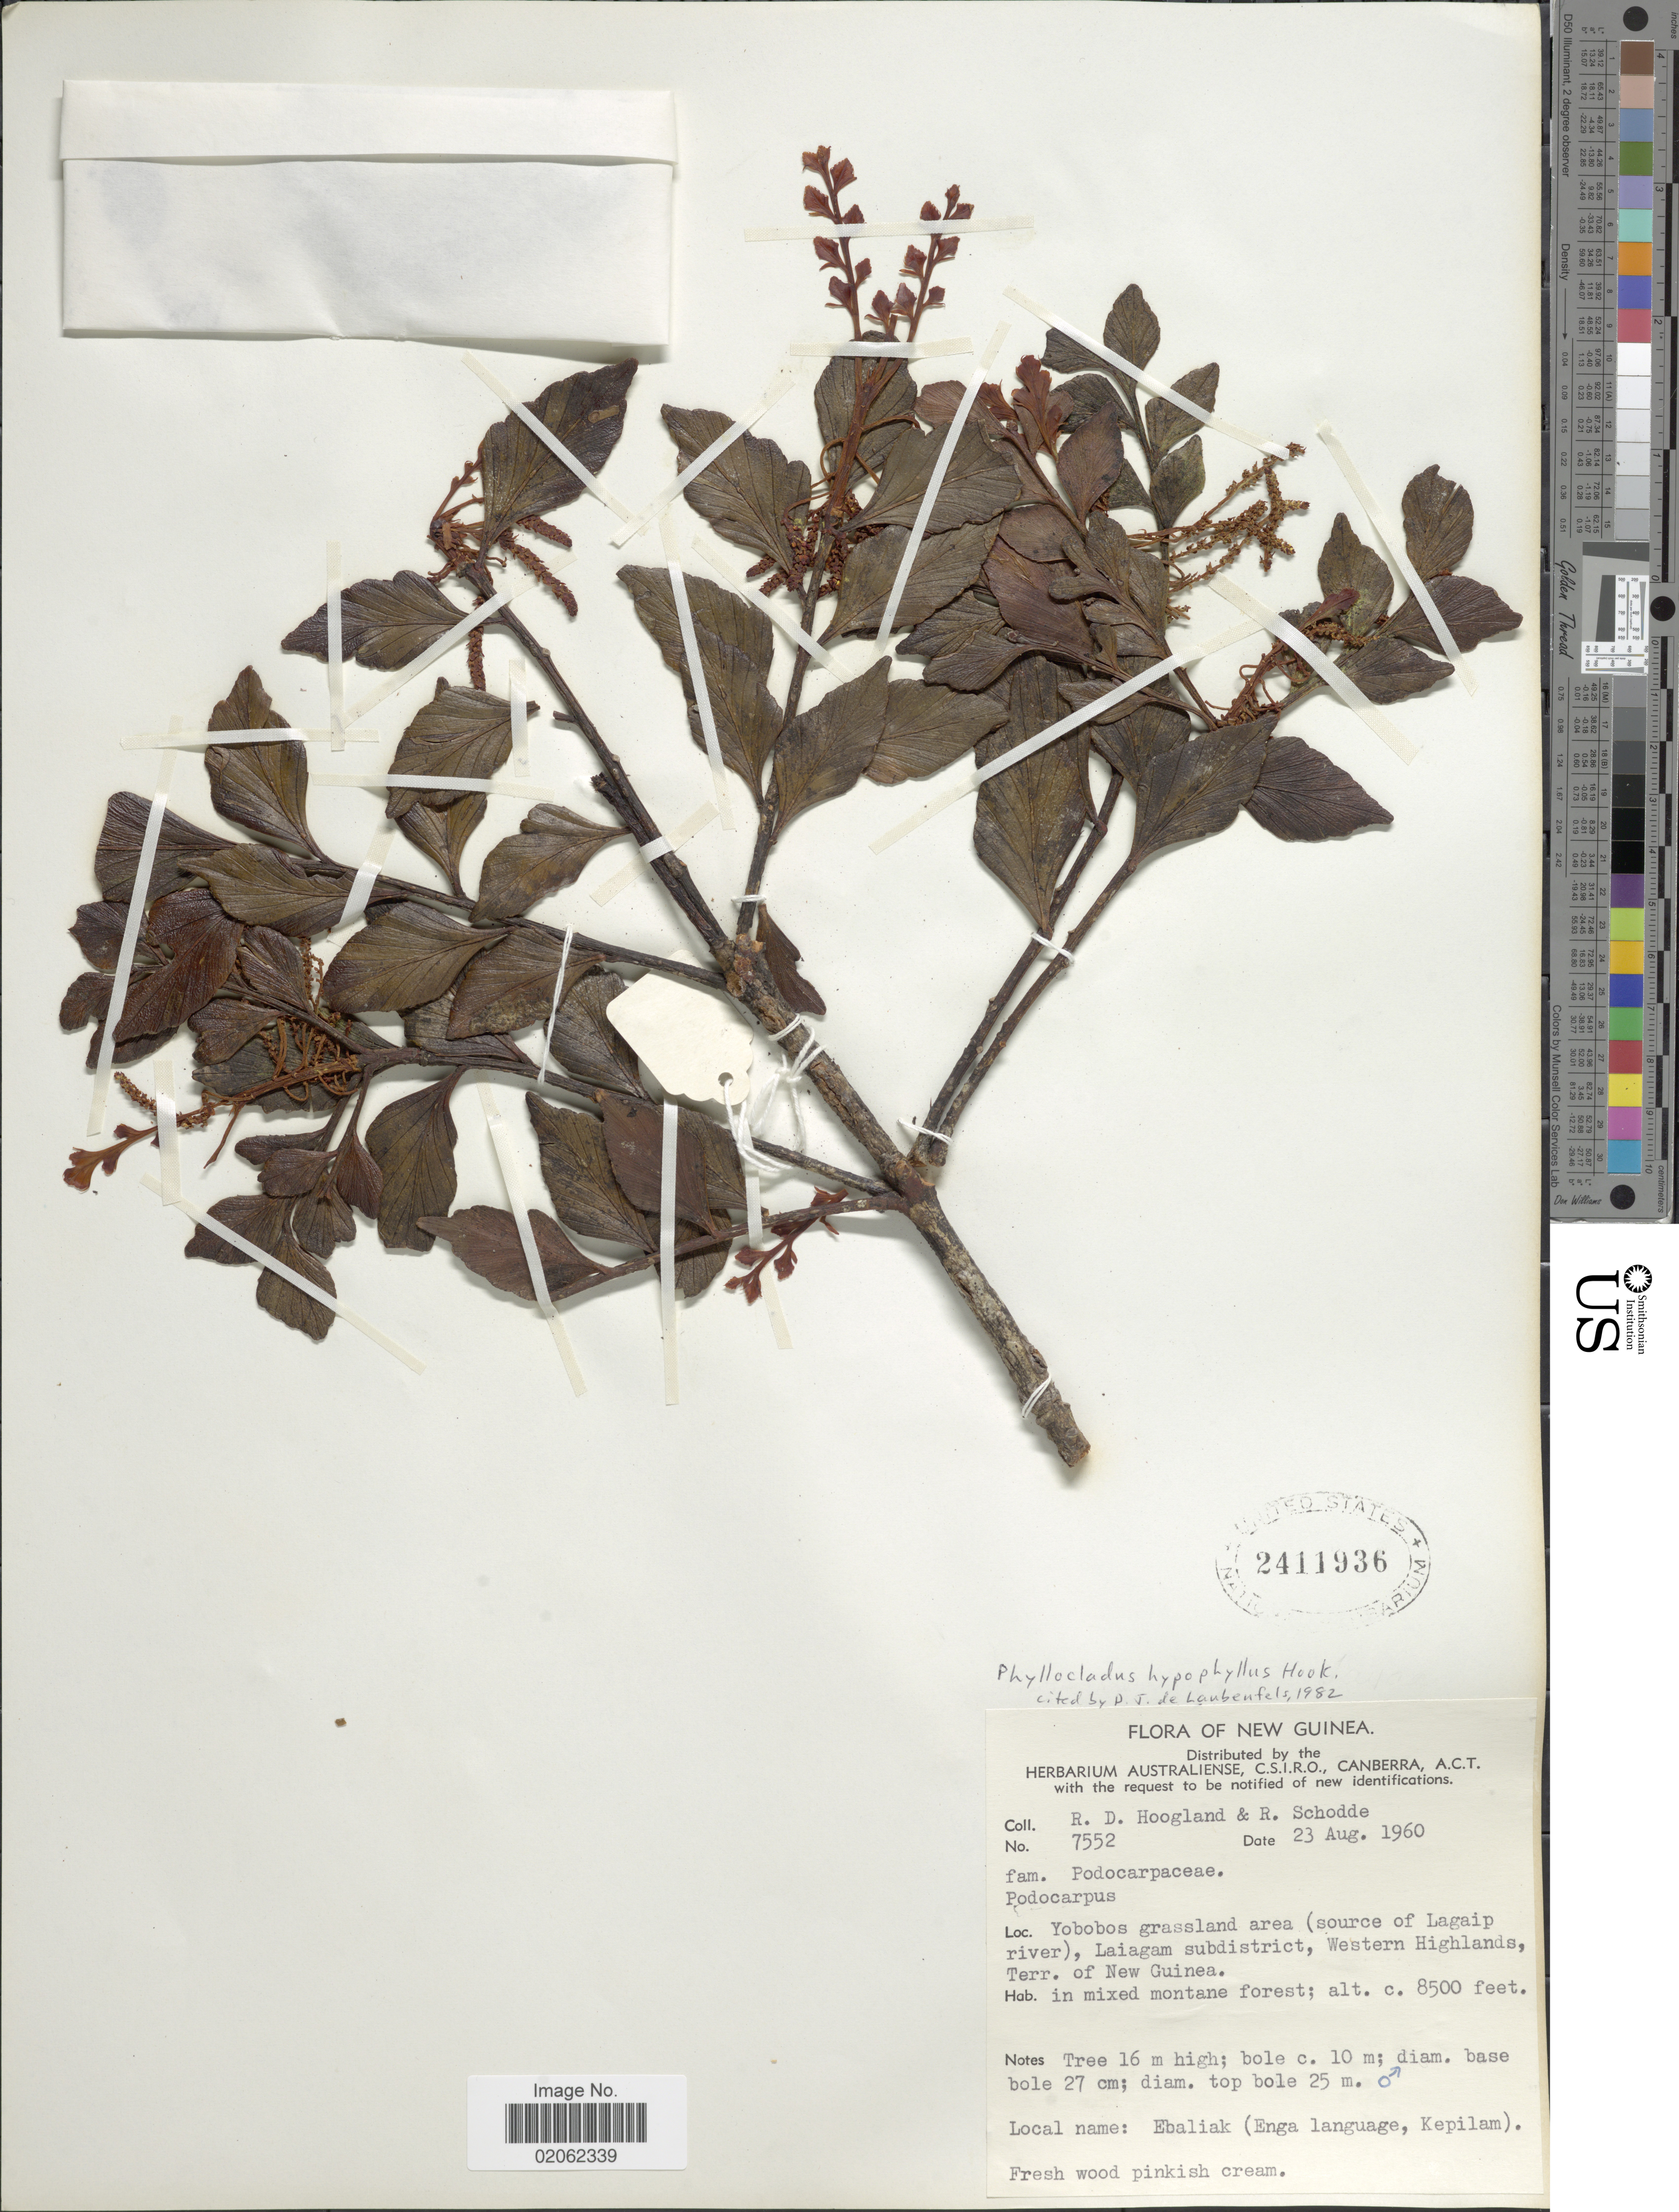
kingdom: Plantae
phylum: Tracheophyta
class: Pinopsida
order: Pinales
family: Phyllocladaceae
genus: Phyllocladus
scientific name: Phyllocladus hypophyllus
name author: Hook. f.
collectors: R. D. Hoogland & R. Schodde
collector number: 7553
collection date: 1960-08-23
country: Papua New Guinea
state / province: Western Highlands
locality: New Guinea, Yobobos grassland area (source of Lagaip river), Laiagam subdistrict, Western Highlands, Terr. of New Guinea, in mixed montane forest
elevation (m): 2591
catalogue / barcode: US 2411936